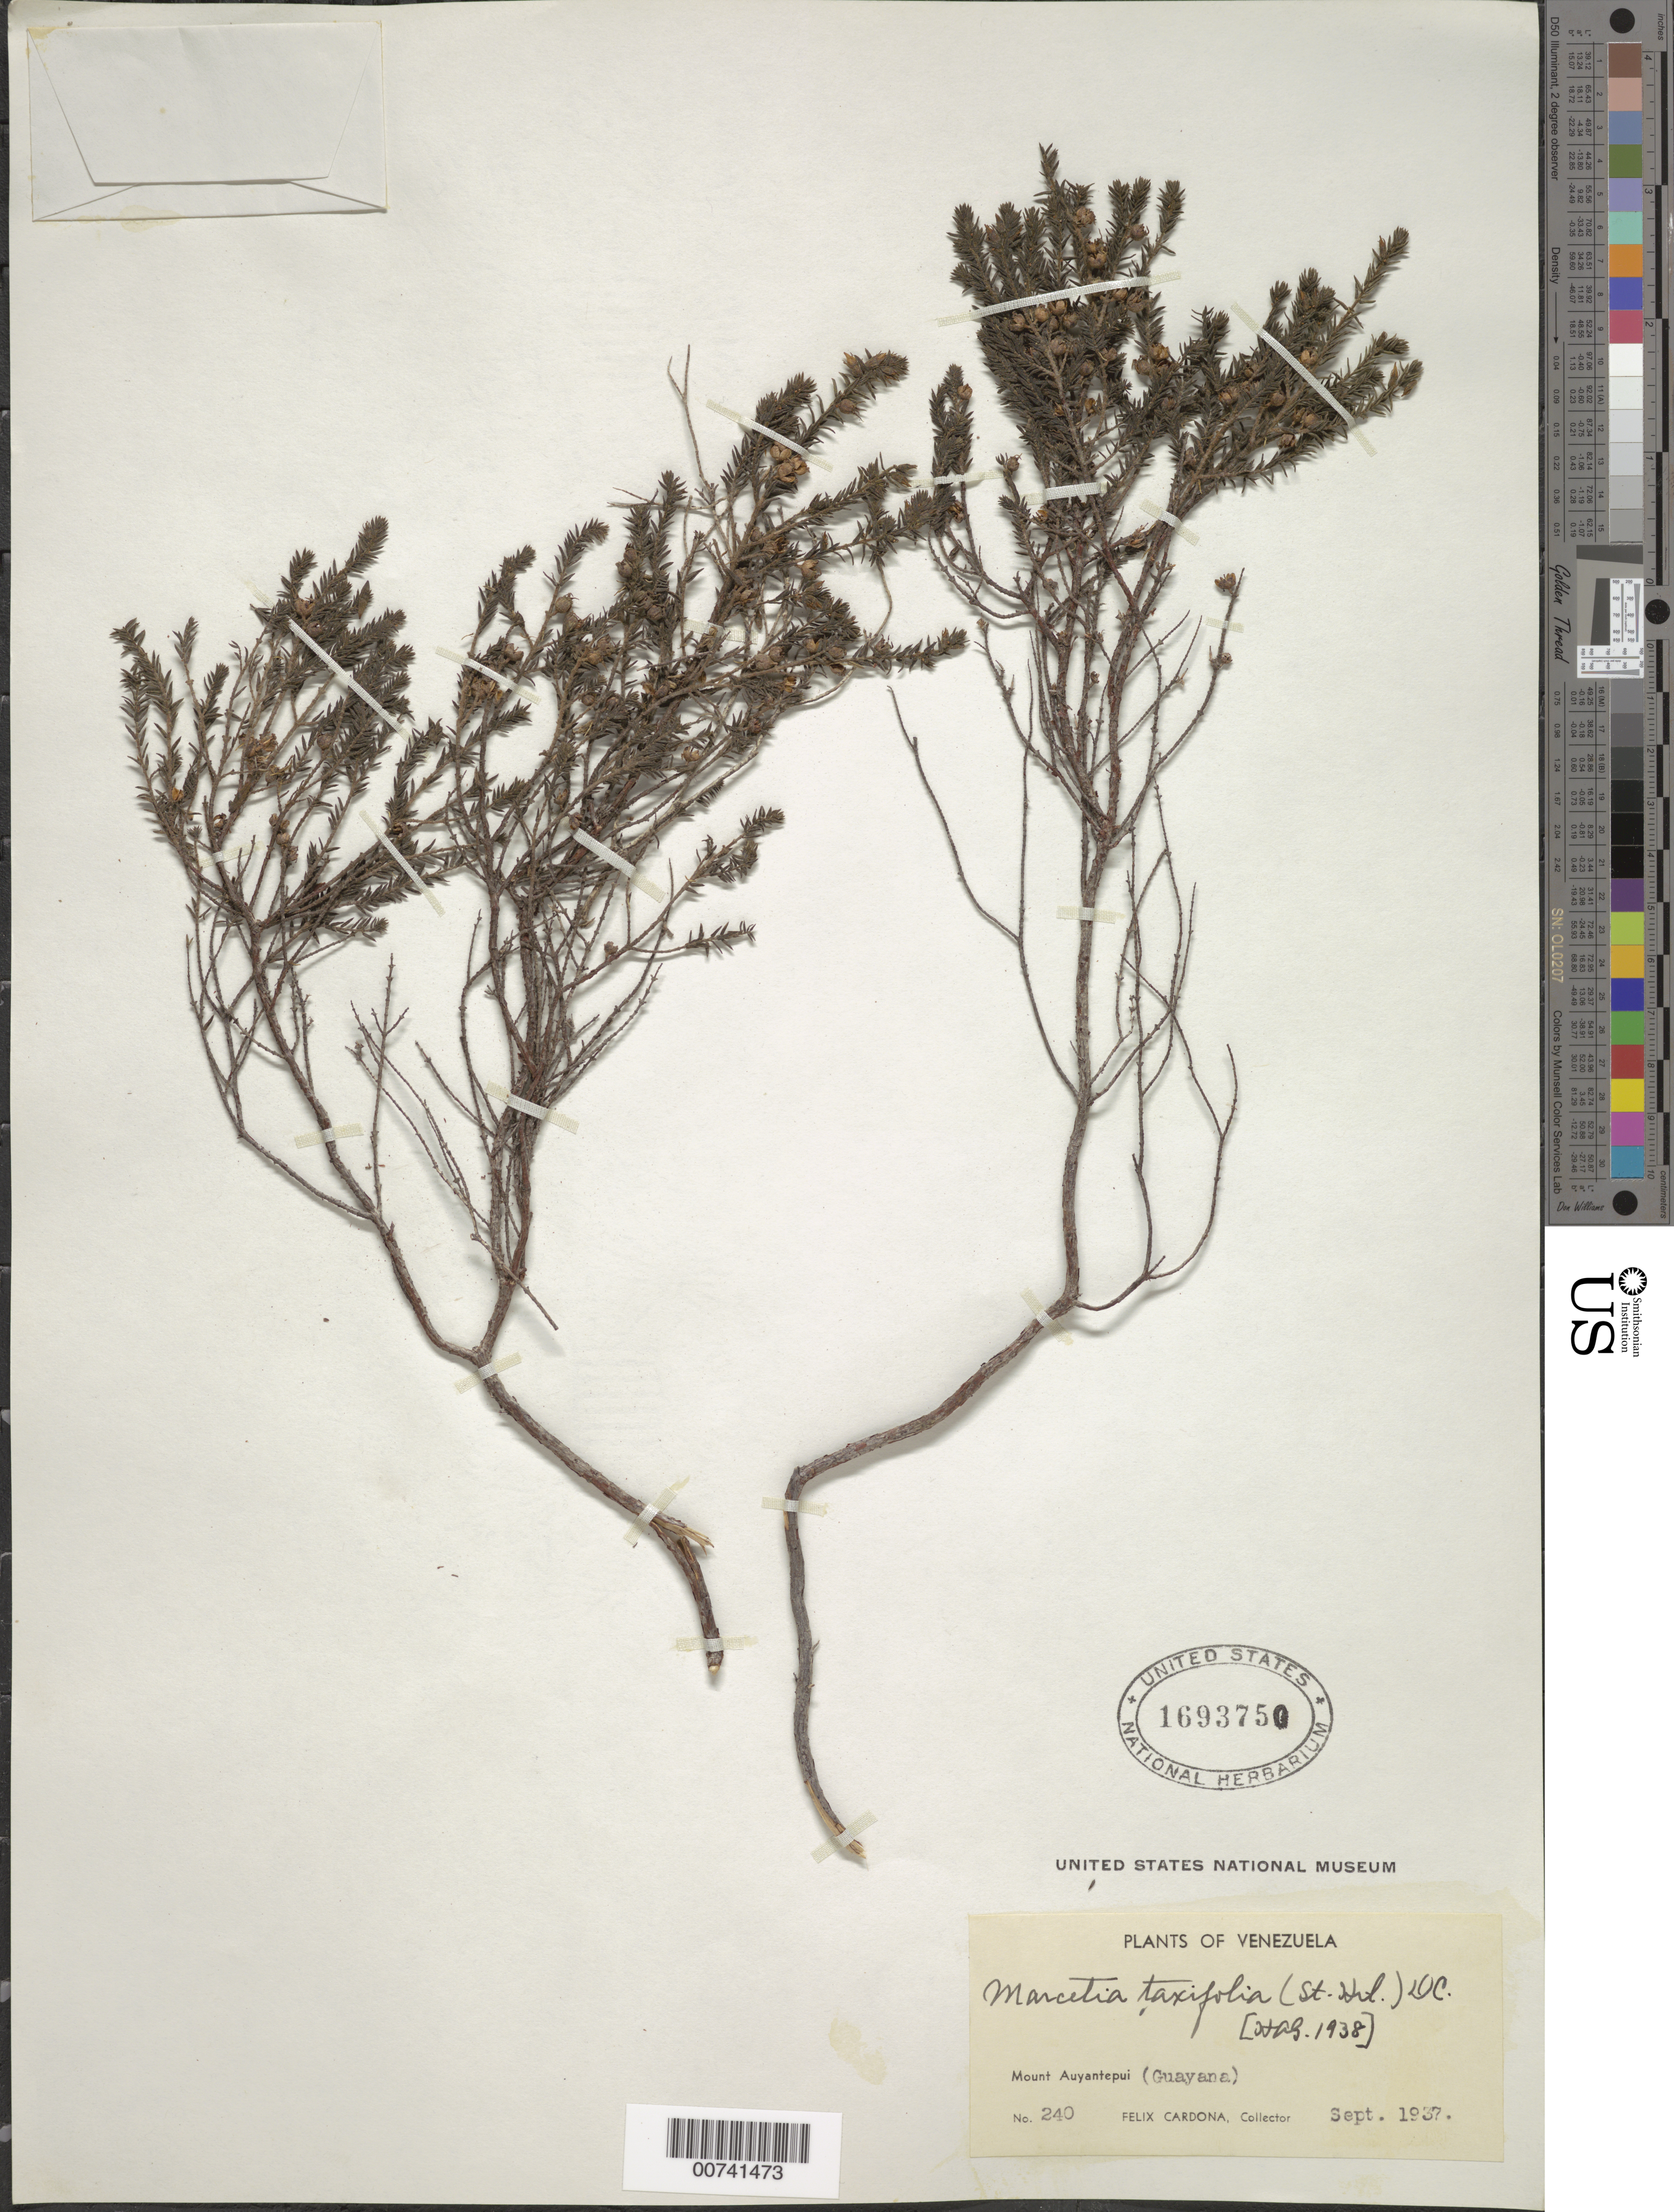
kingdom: Plantae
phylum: Tracheophyta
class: Magnoliopsida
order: Myrtales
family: Melastomataceae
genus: Marcetia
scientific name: Marcetia taxifolia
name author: (A. St.-Hil.) DC.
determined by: Gleason, H. A.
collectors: F. Cardona Puig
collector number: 240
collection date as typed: Sep-37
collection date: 1937-09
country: Venezuela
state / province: Bolívar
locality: Cerro Auyantepuí, Alto Caroní, Guayana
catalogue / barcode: US 1693750